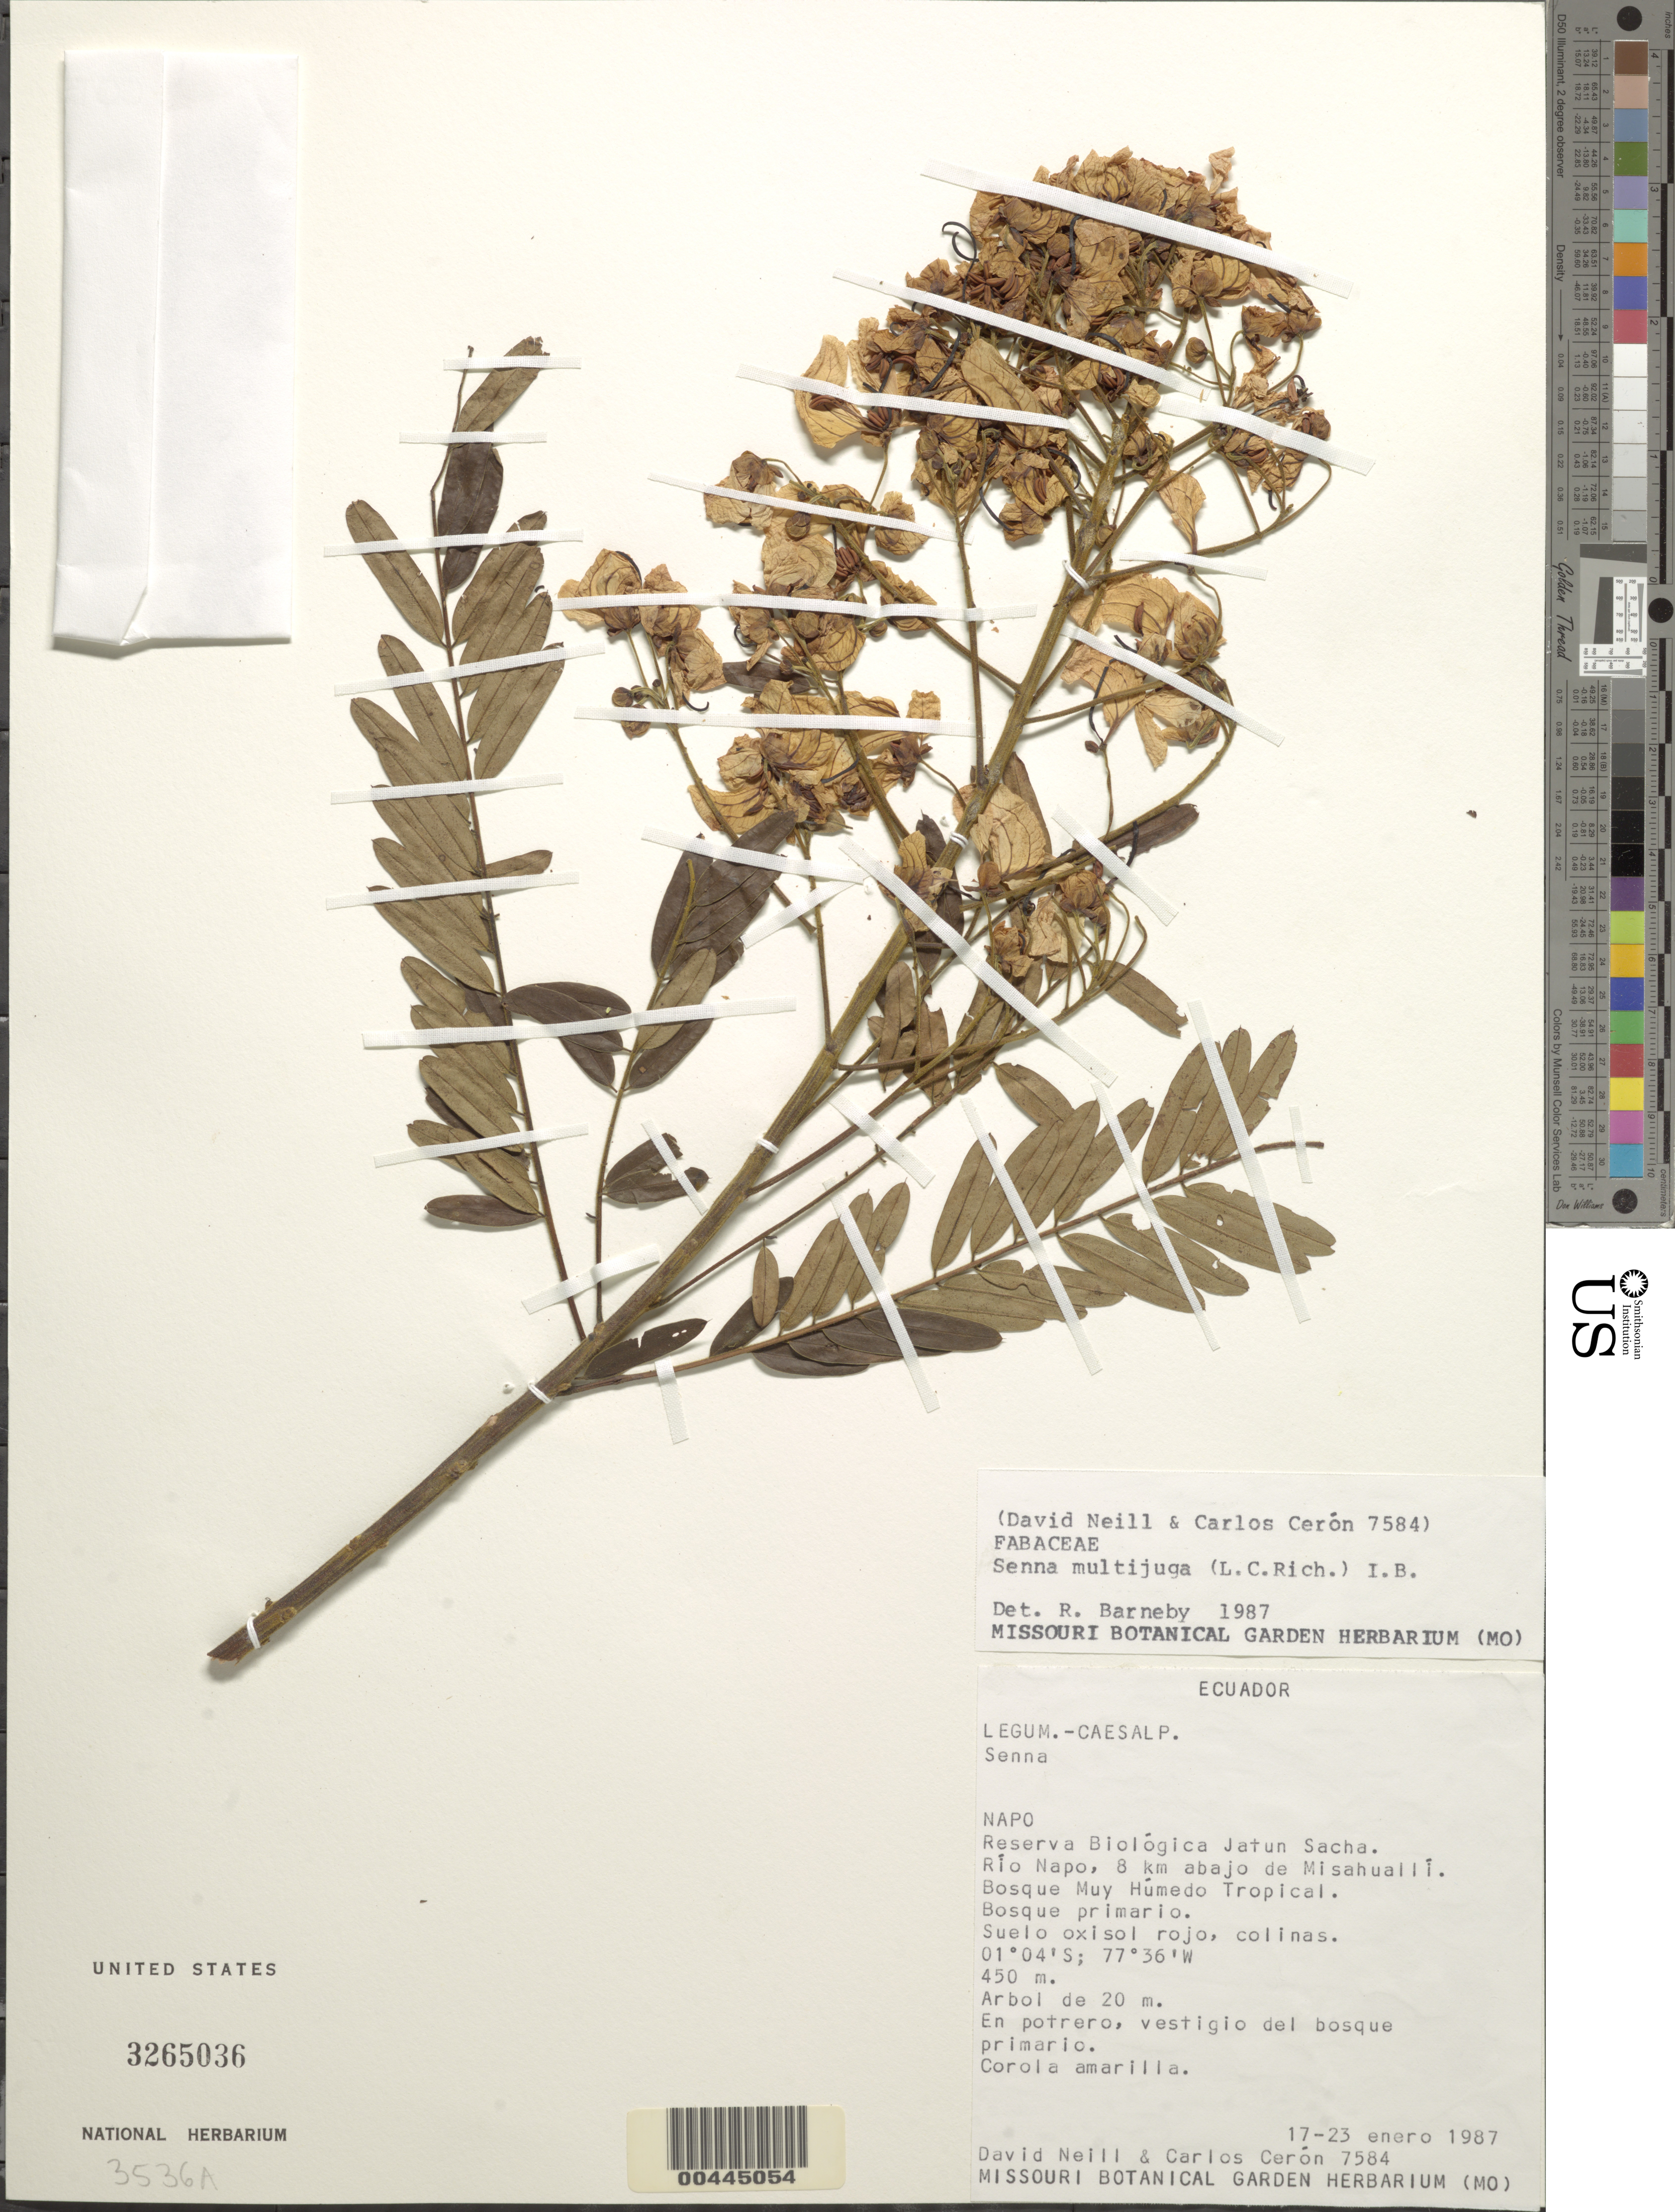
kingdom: Plantae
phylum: Tracheophyta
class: Magnoliopsida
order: Fabales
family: Fabaceae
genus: Senna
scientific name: Senna multijuga var. multijuga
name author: (Rich.) H.S. Irwin & Barneby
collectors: D. A. Neill & C. E. Cerón M.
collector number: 7584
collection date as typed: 17 Jan 1987 to 23 Jan 1987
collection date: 1987-01-17/1987-01-23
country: Ecuador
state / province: Napo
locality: Jatun Sacha Biological Reserve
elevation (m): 450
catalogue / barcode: US 3265036